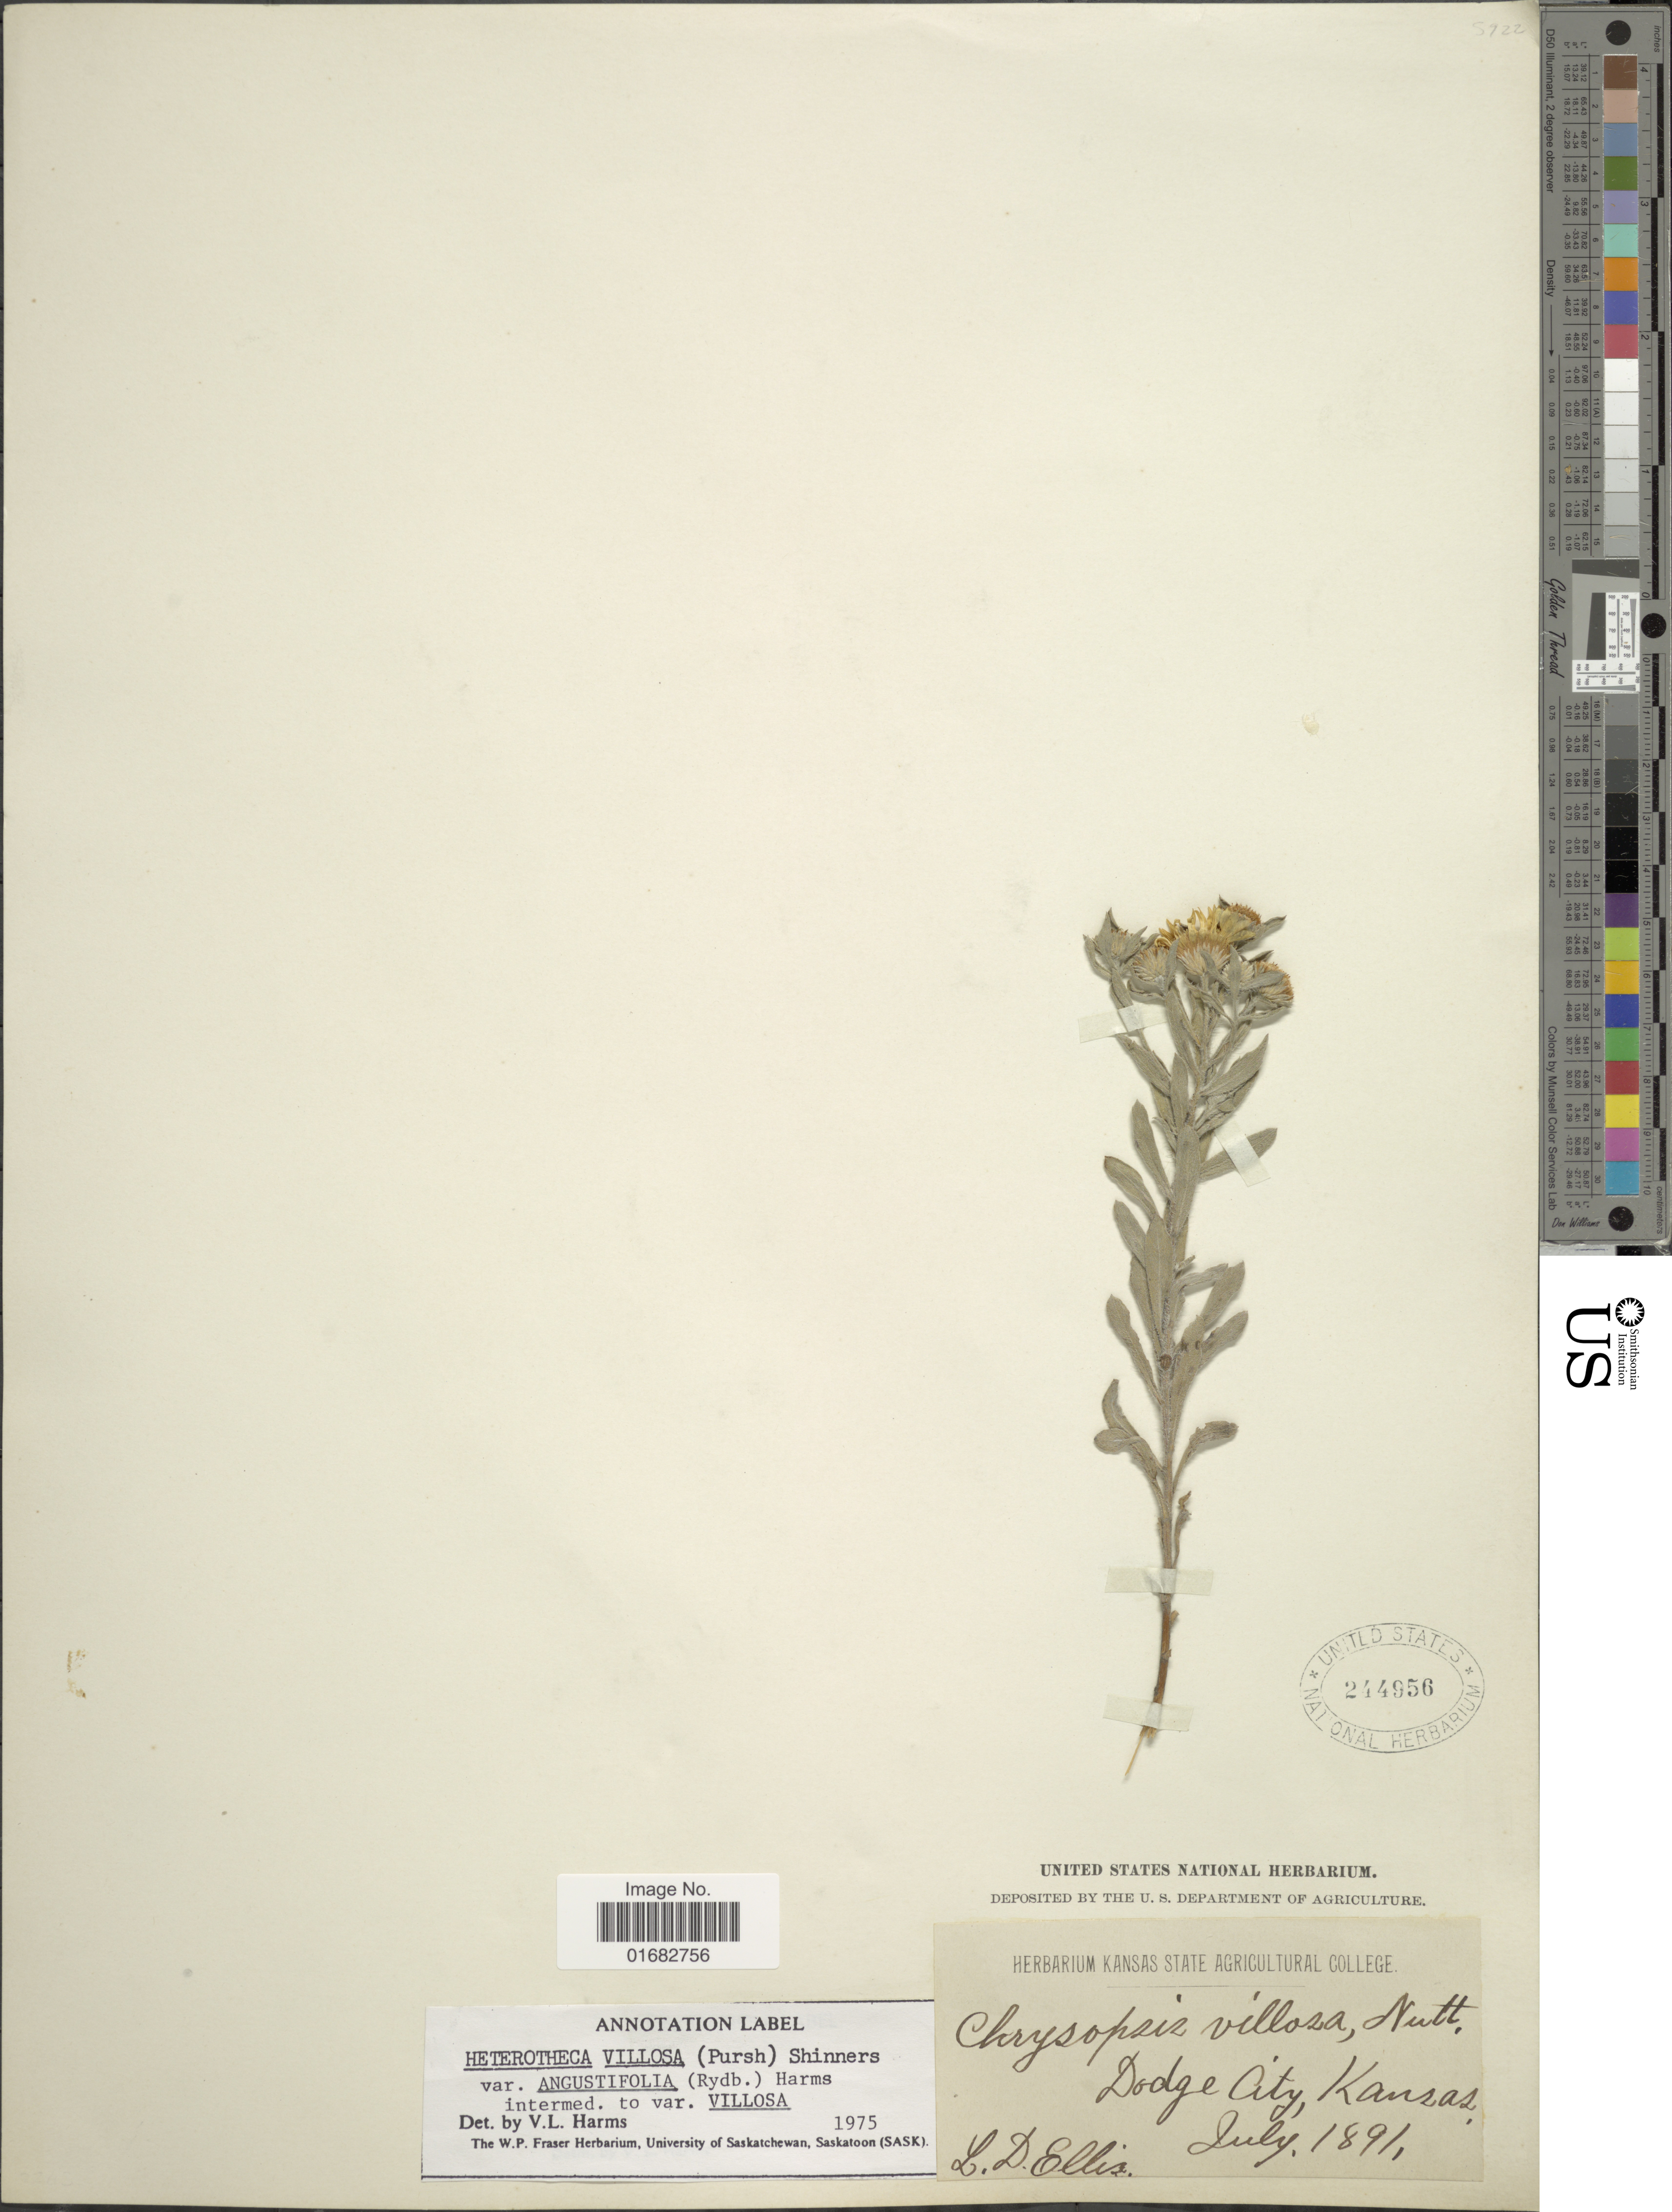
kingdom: Plantae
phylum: Tracheophyta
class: Magnoliopsida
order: Asterales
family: Asteraceae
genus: Heterotheca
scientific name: Heterotheca villosa var. angustifolia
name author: (Rydb.) V.L. Harms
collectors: L. Ellis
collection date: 1891-07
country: United States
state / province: Kansas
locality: Dodge City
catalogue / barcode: US 244956